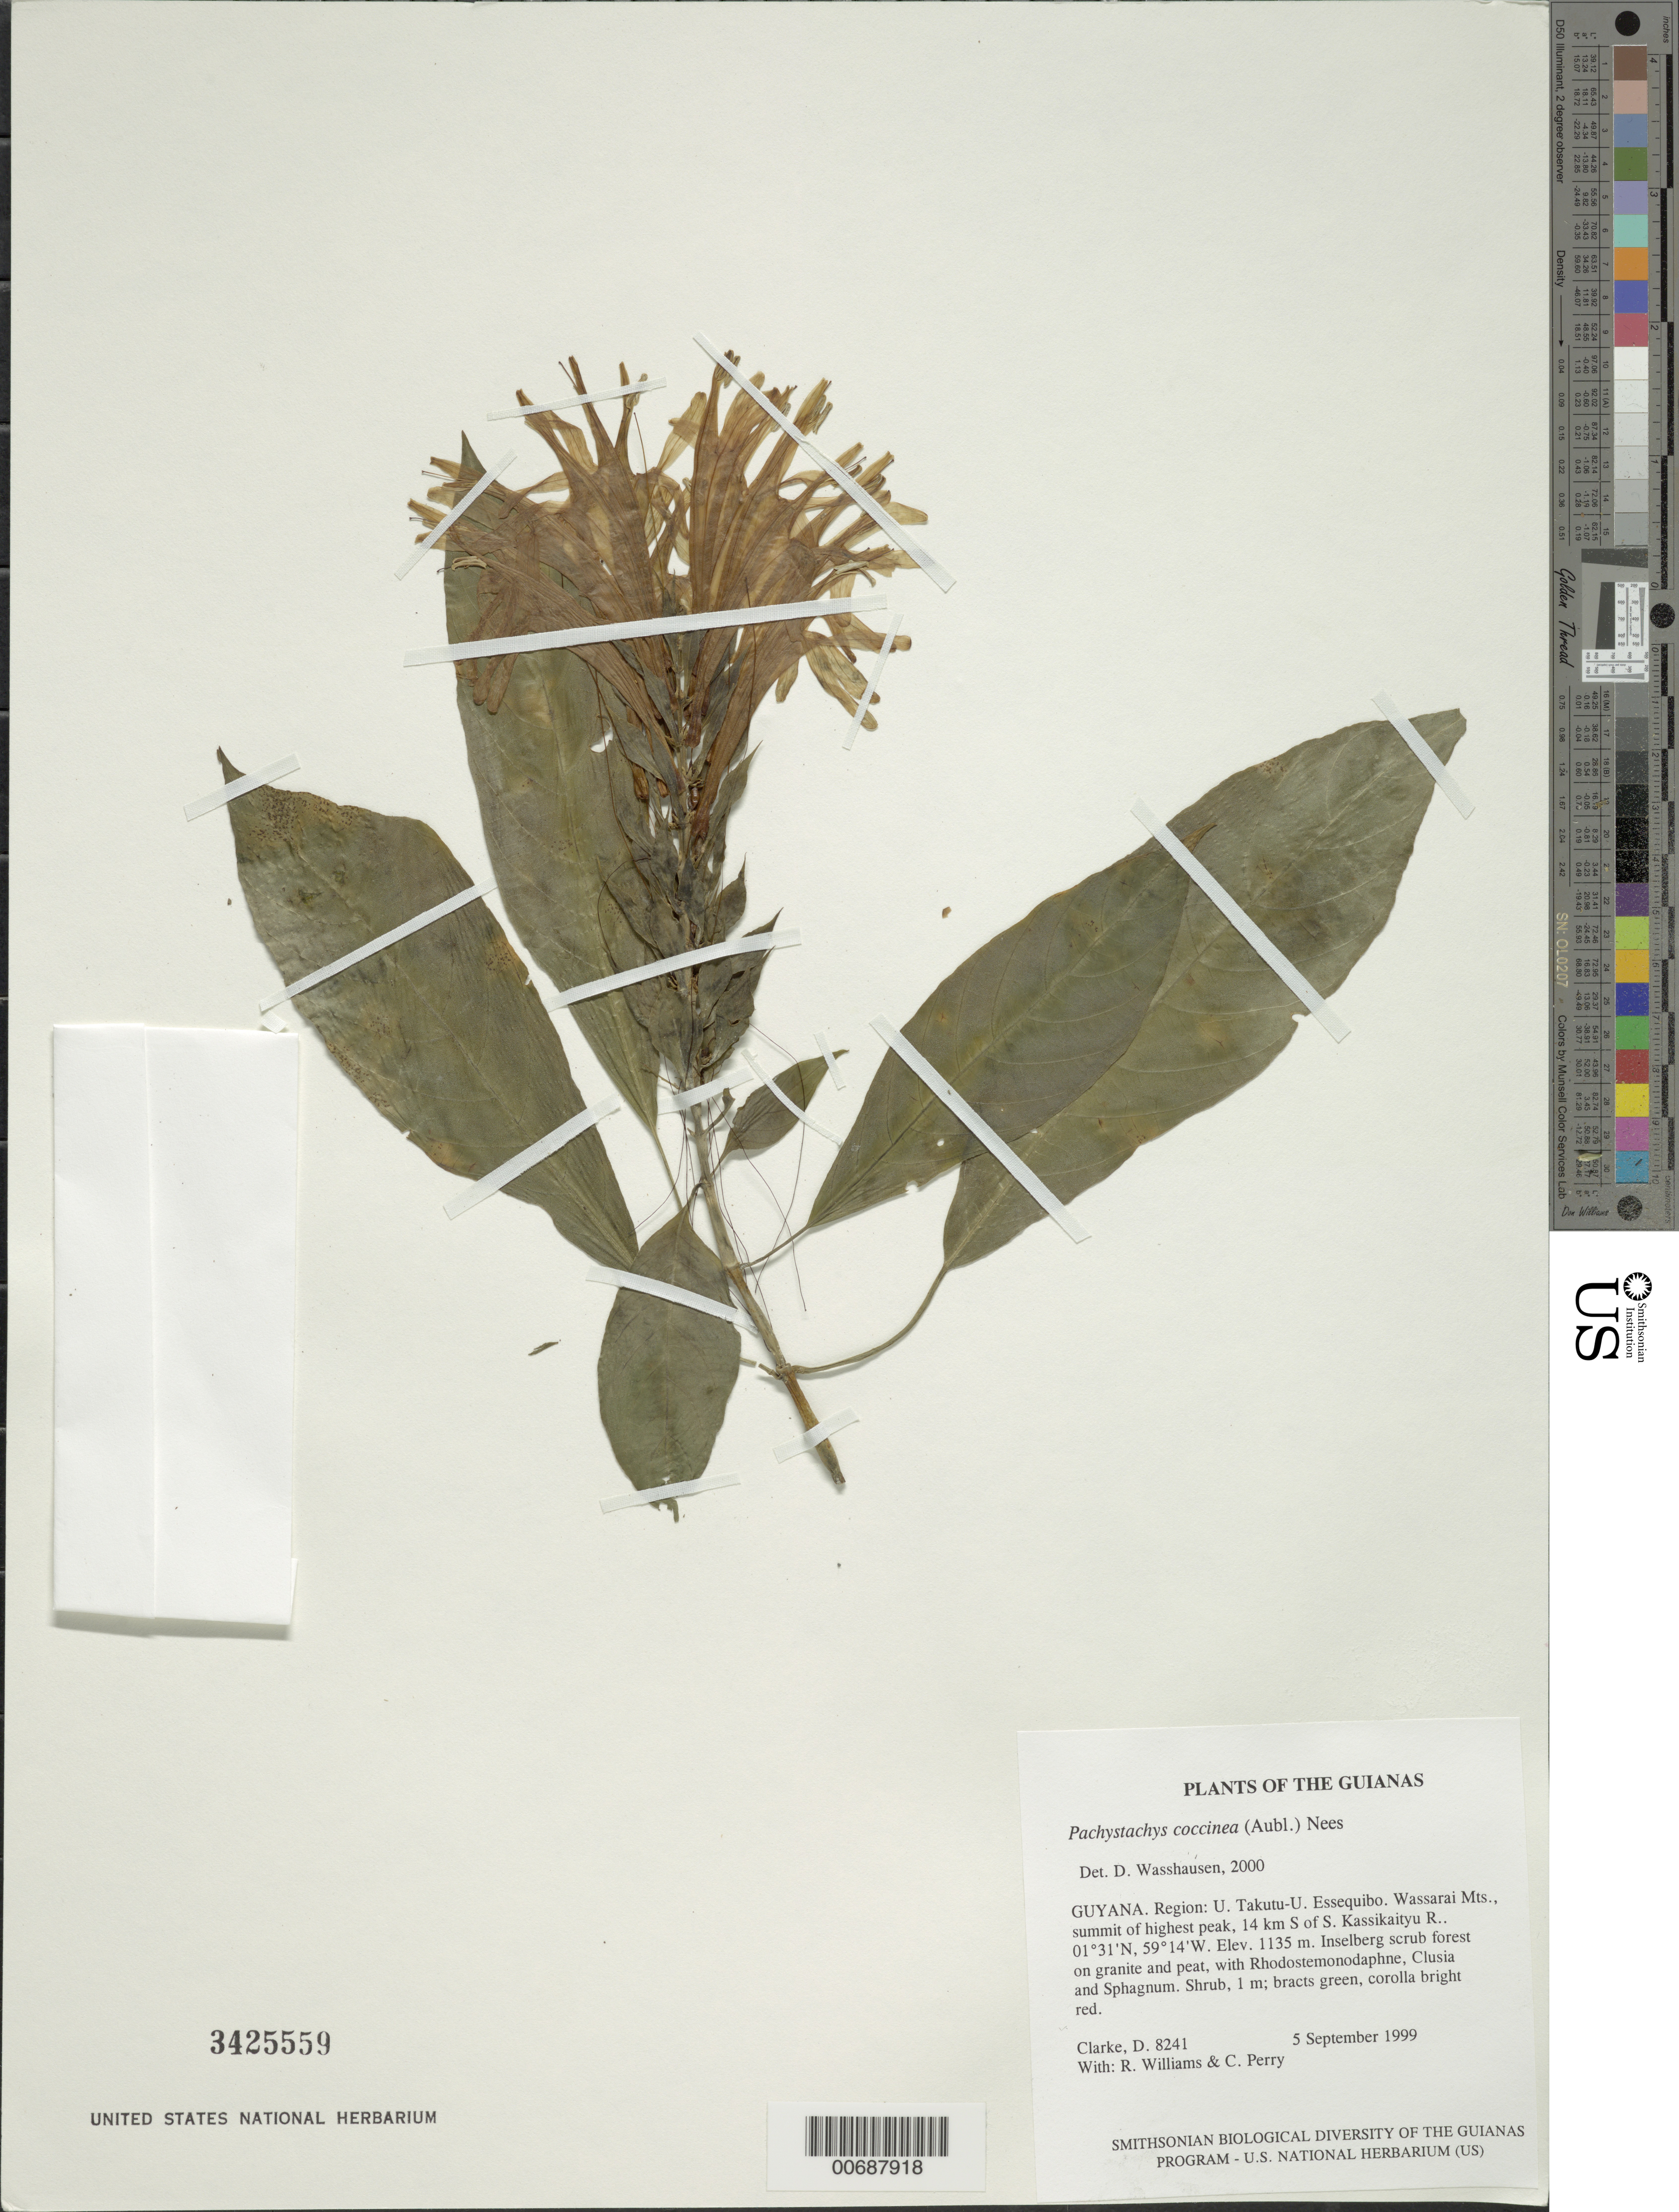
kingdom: Plantae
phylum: Tracheophyta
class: Magnoliopsida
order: Lamiales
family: Acanthaceae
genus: Pachystachys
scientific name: Pachystachys coccinea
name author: (Aubl.) Nees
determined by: Wasshausen, Dieter C., (BOT), Smithsonian Institution - National Museum of Natural History (UNITED STATES)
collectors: H. D. Clarke, R. Williams & C. Perry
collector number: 8241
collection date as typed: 5 September 1999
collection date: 1999-09-05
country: Guyana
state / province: U. Takutu-U. Essequibo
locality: Wassarai Mts., summit of highest peak, 14 km S of S. Kassikaityu R.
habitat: Inselberg scrub forest on granite and peat, with Rhodostemonodaphne, Clusia and Sphagnum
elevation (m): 1135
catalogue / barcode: US 3425559